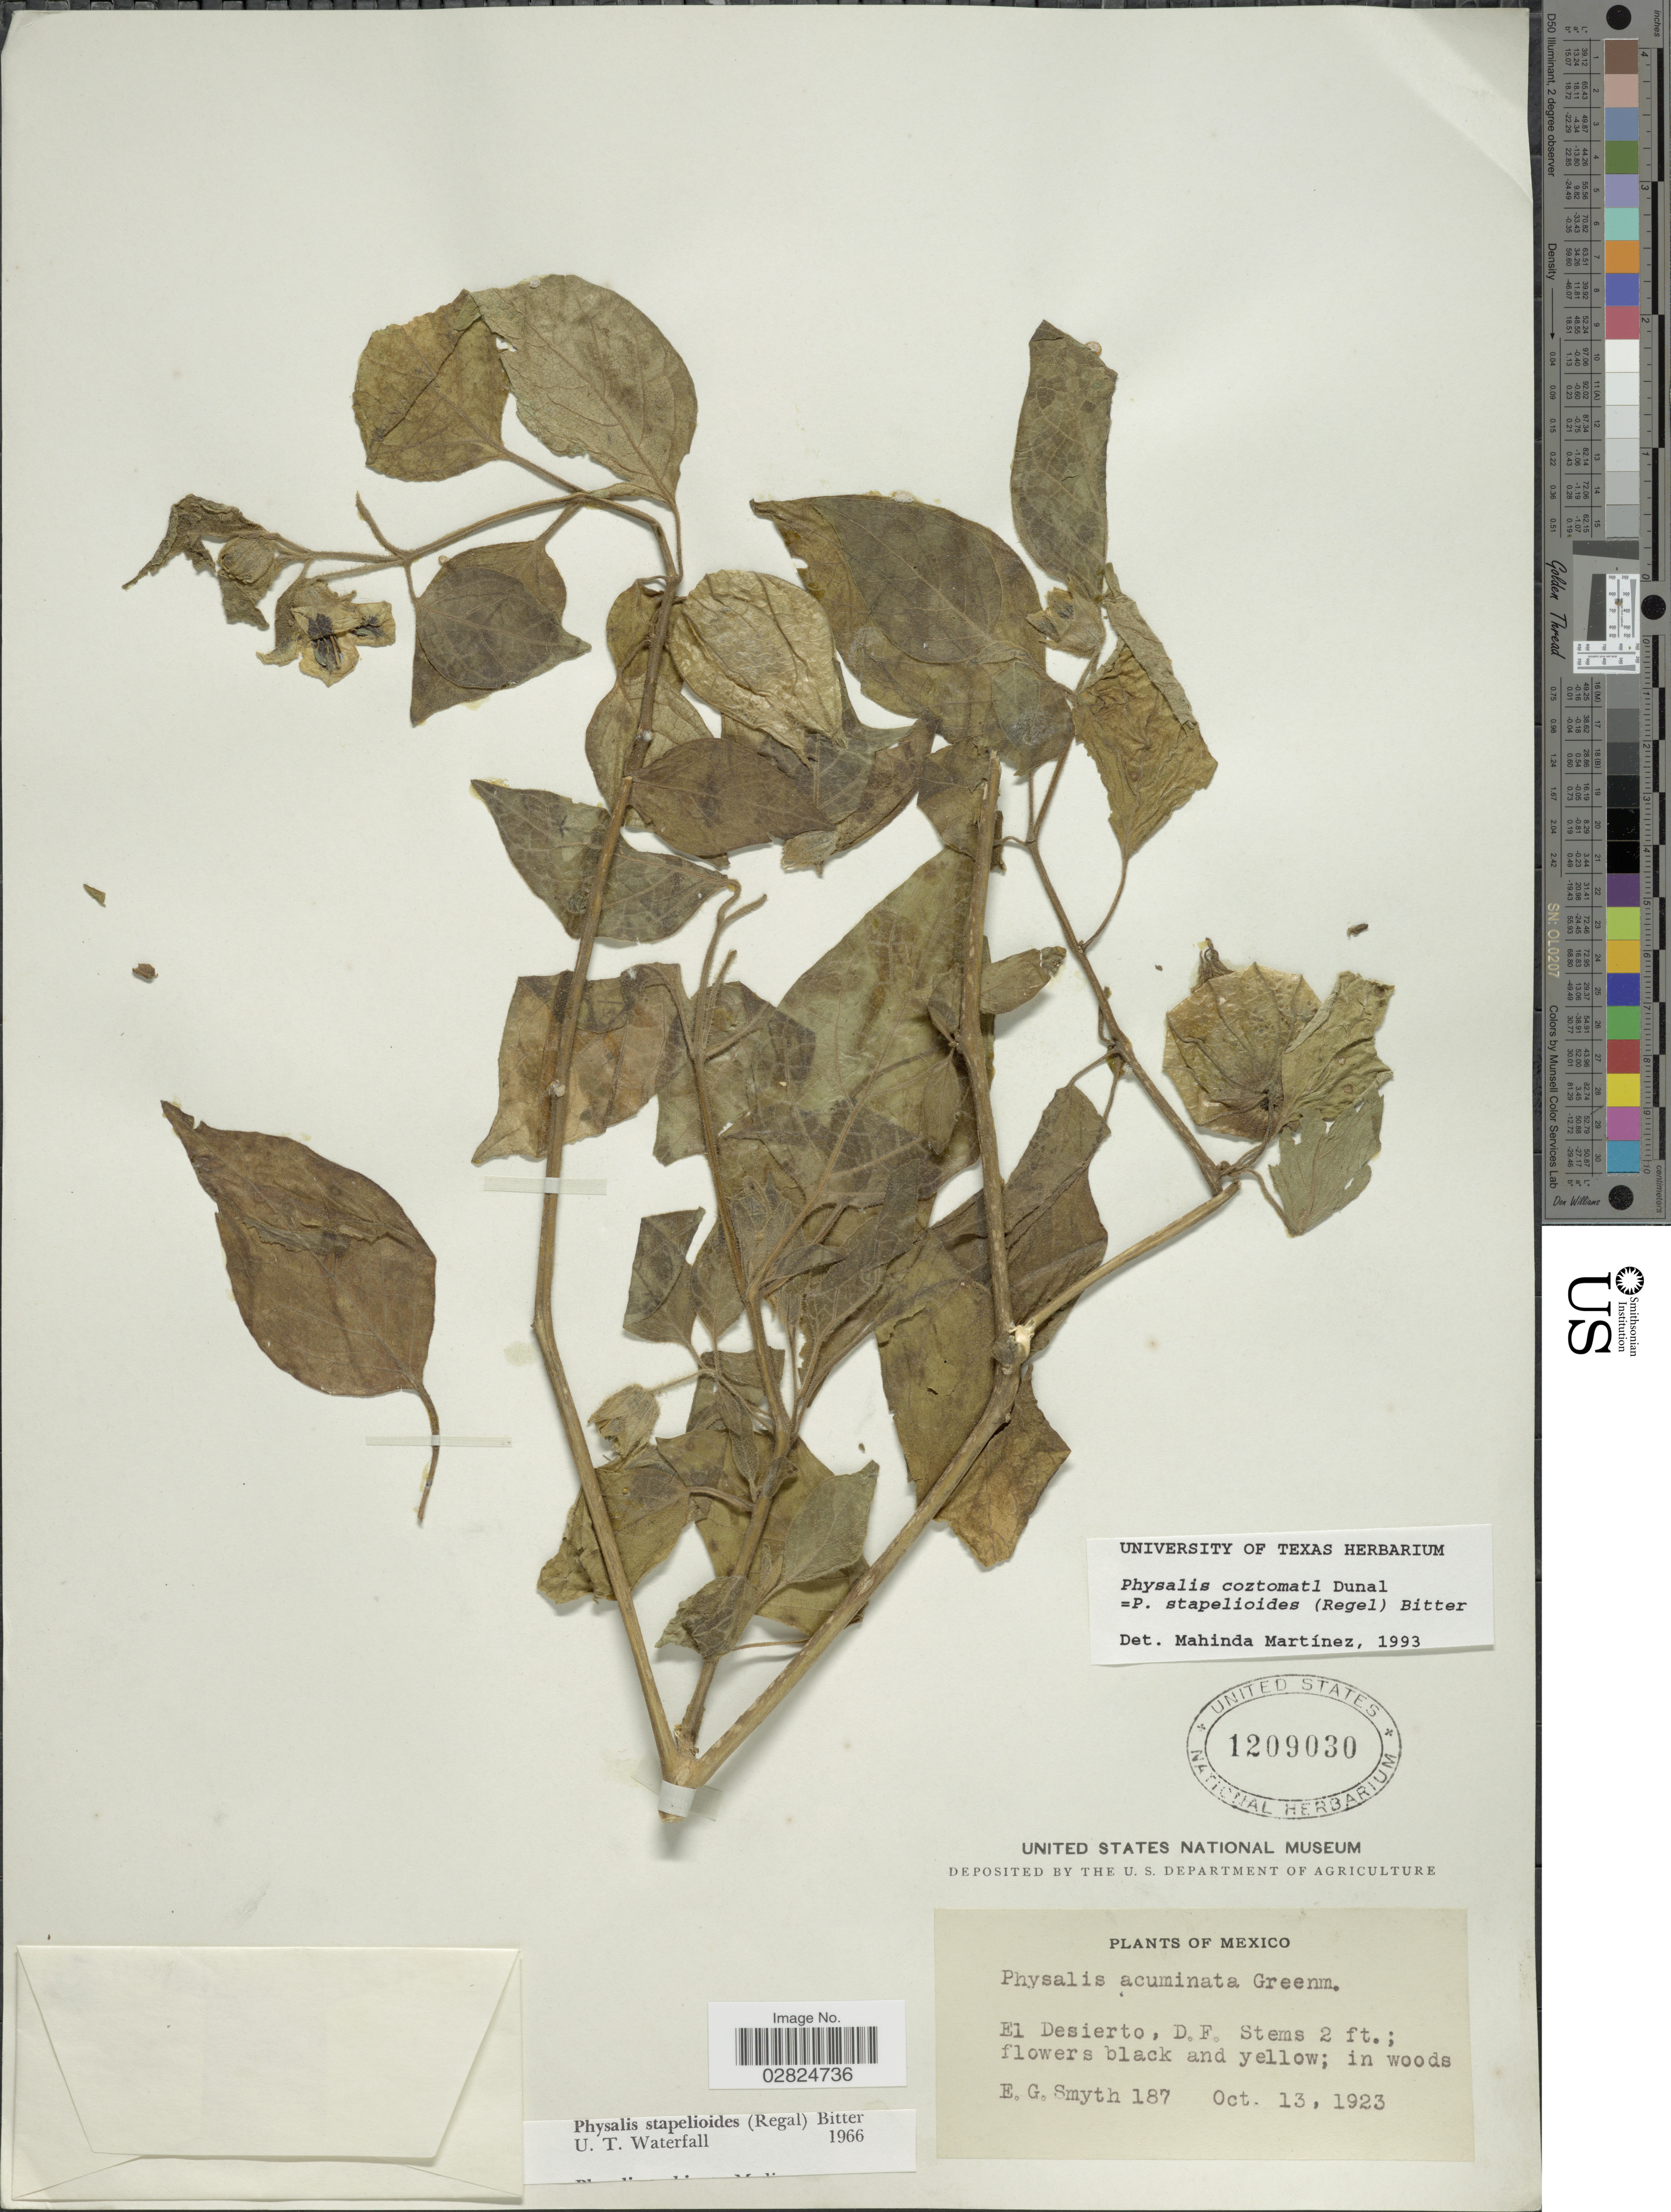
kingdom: Plantae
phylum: Tracheophyta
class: Magnoliopsida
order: Solanales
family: Solanaceae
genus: Physalis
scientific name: Physalis coztomatl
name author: Dunal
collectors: E. Smyth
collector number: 187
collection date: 1923-10-13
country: Mexico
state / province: Distrito Federal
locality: El Desierto.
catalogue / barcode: US 1209030